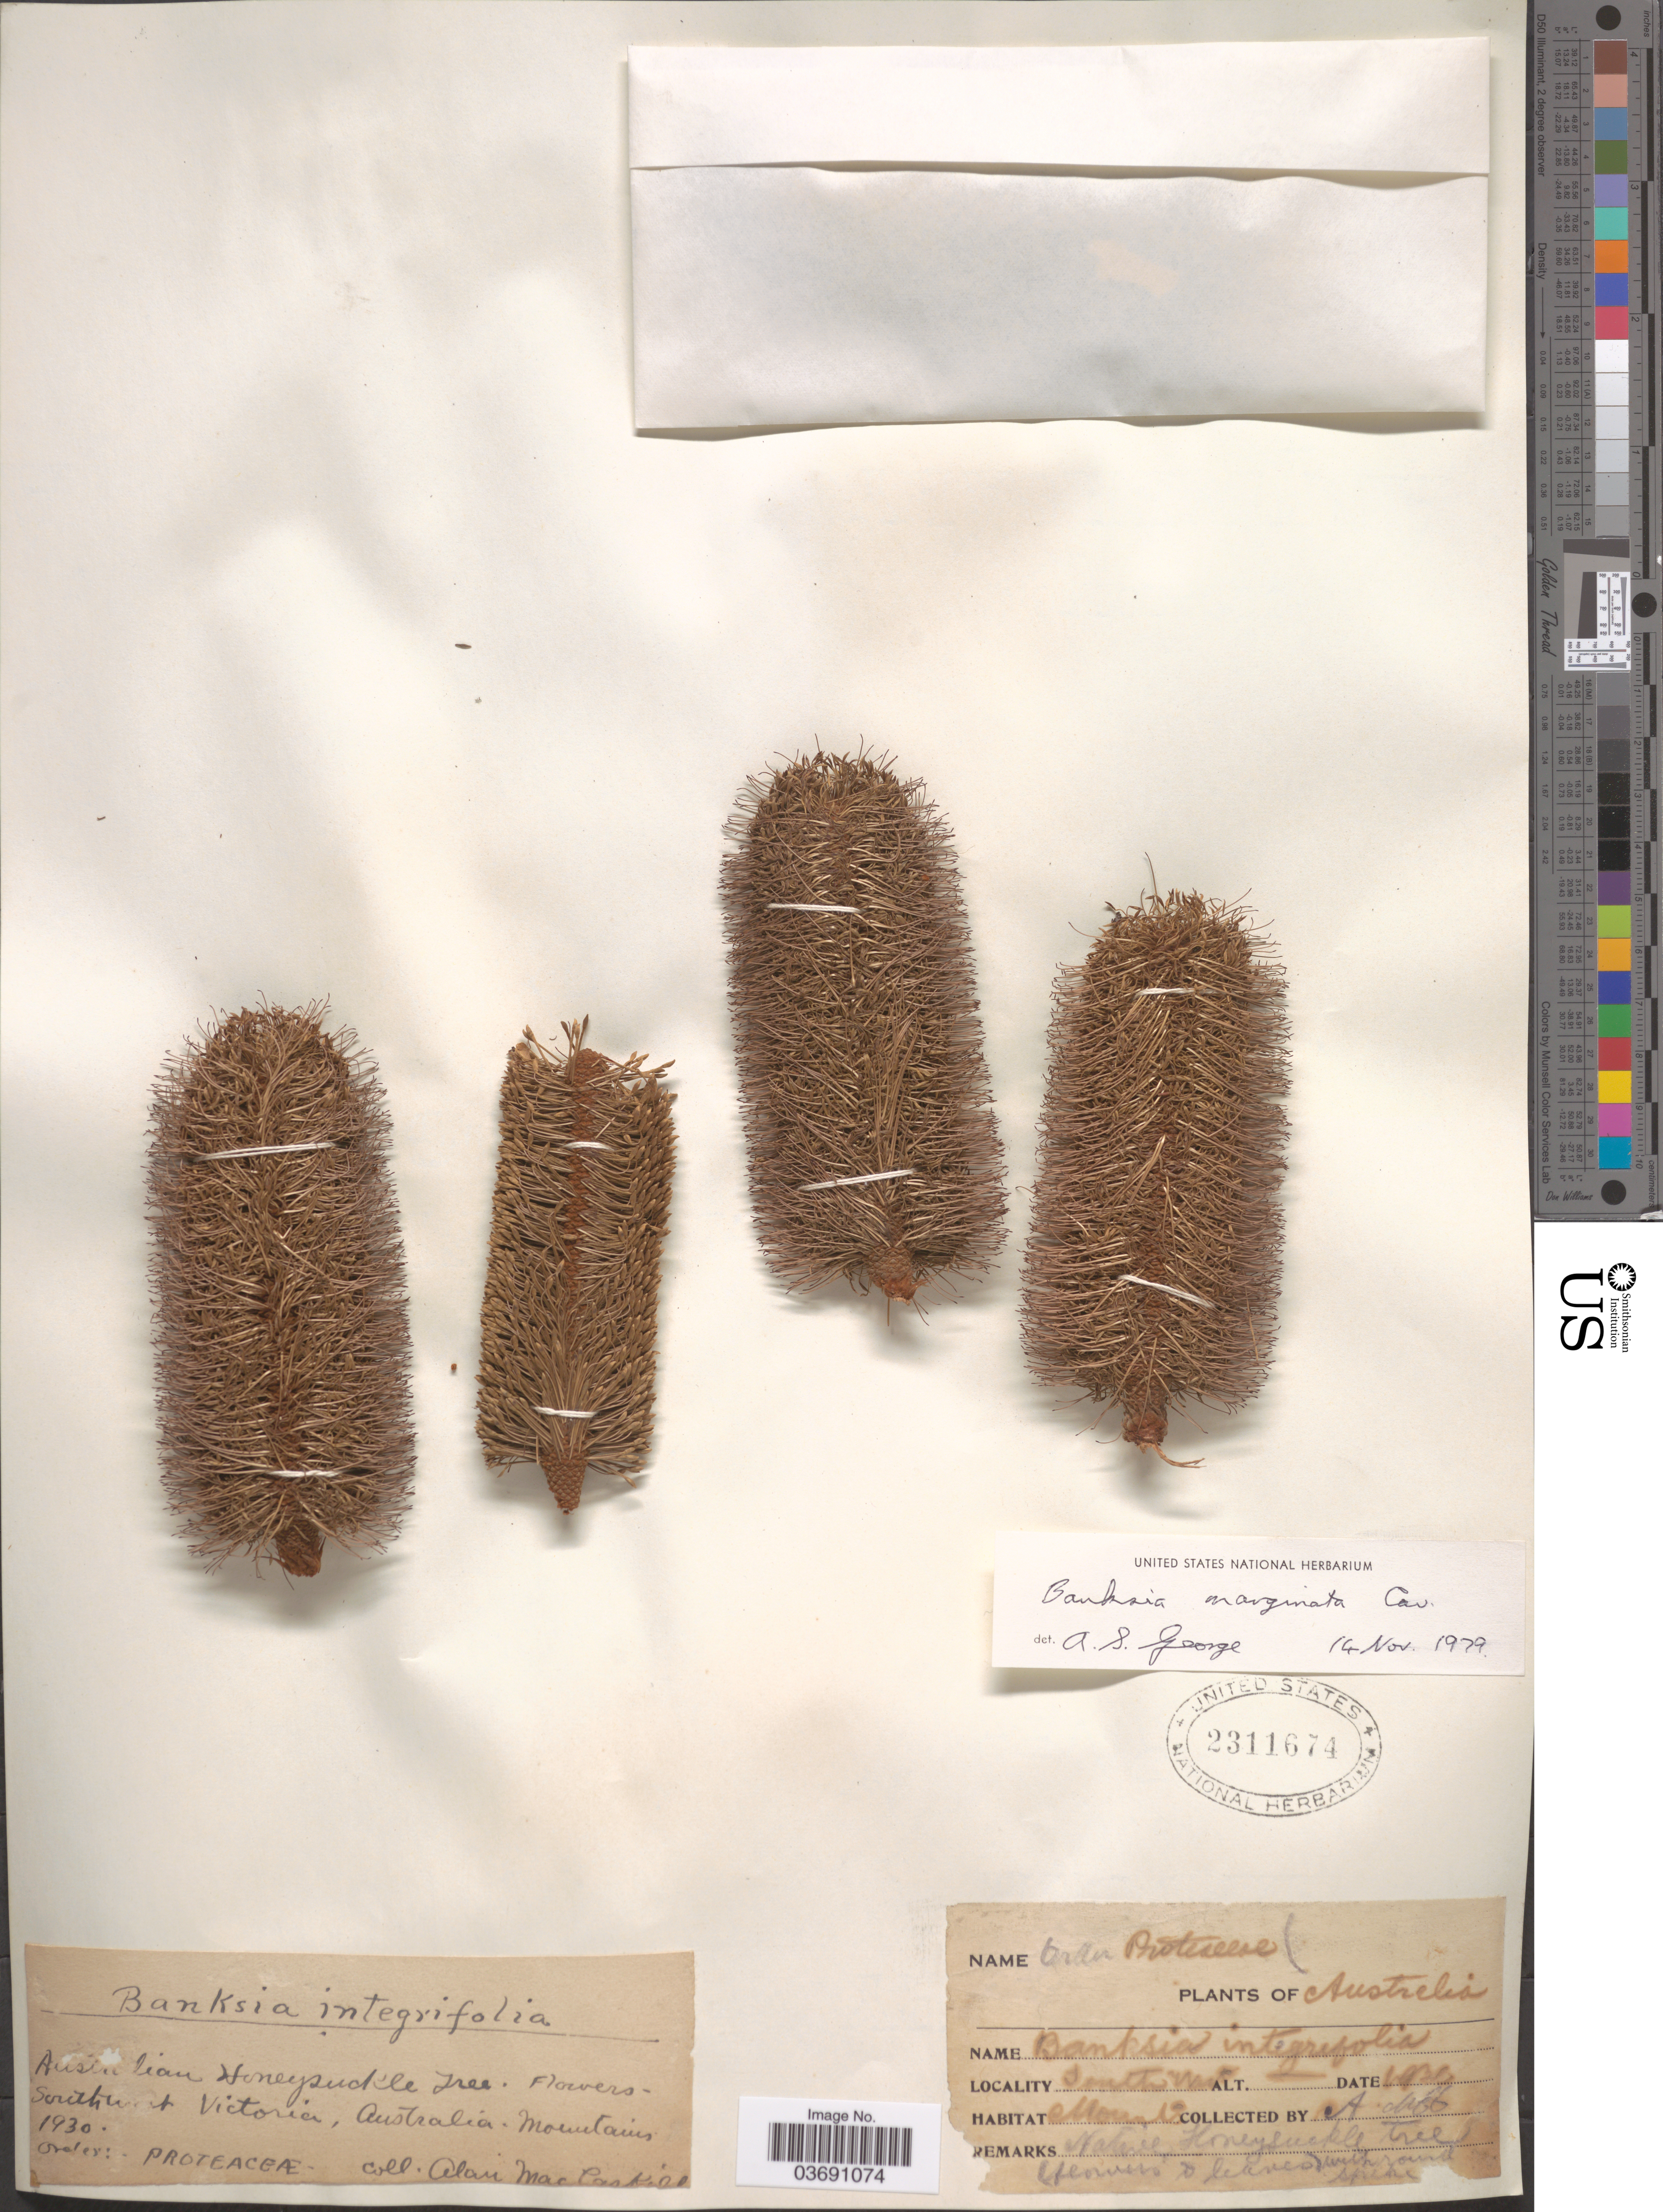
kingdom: Plantae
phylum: Tracheophyta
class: Magnoliopsida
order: Proteales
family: Proteaceae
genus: Banksia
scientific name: Banksia marginata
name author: Cav.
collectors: A. MacCaskill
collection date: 1930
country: Australia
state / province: Victoria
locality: Southwest Victoria.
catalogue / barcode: US 2311674